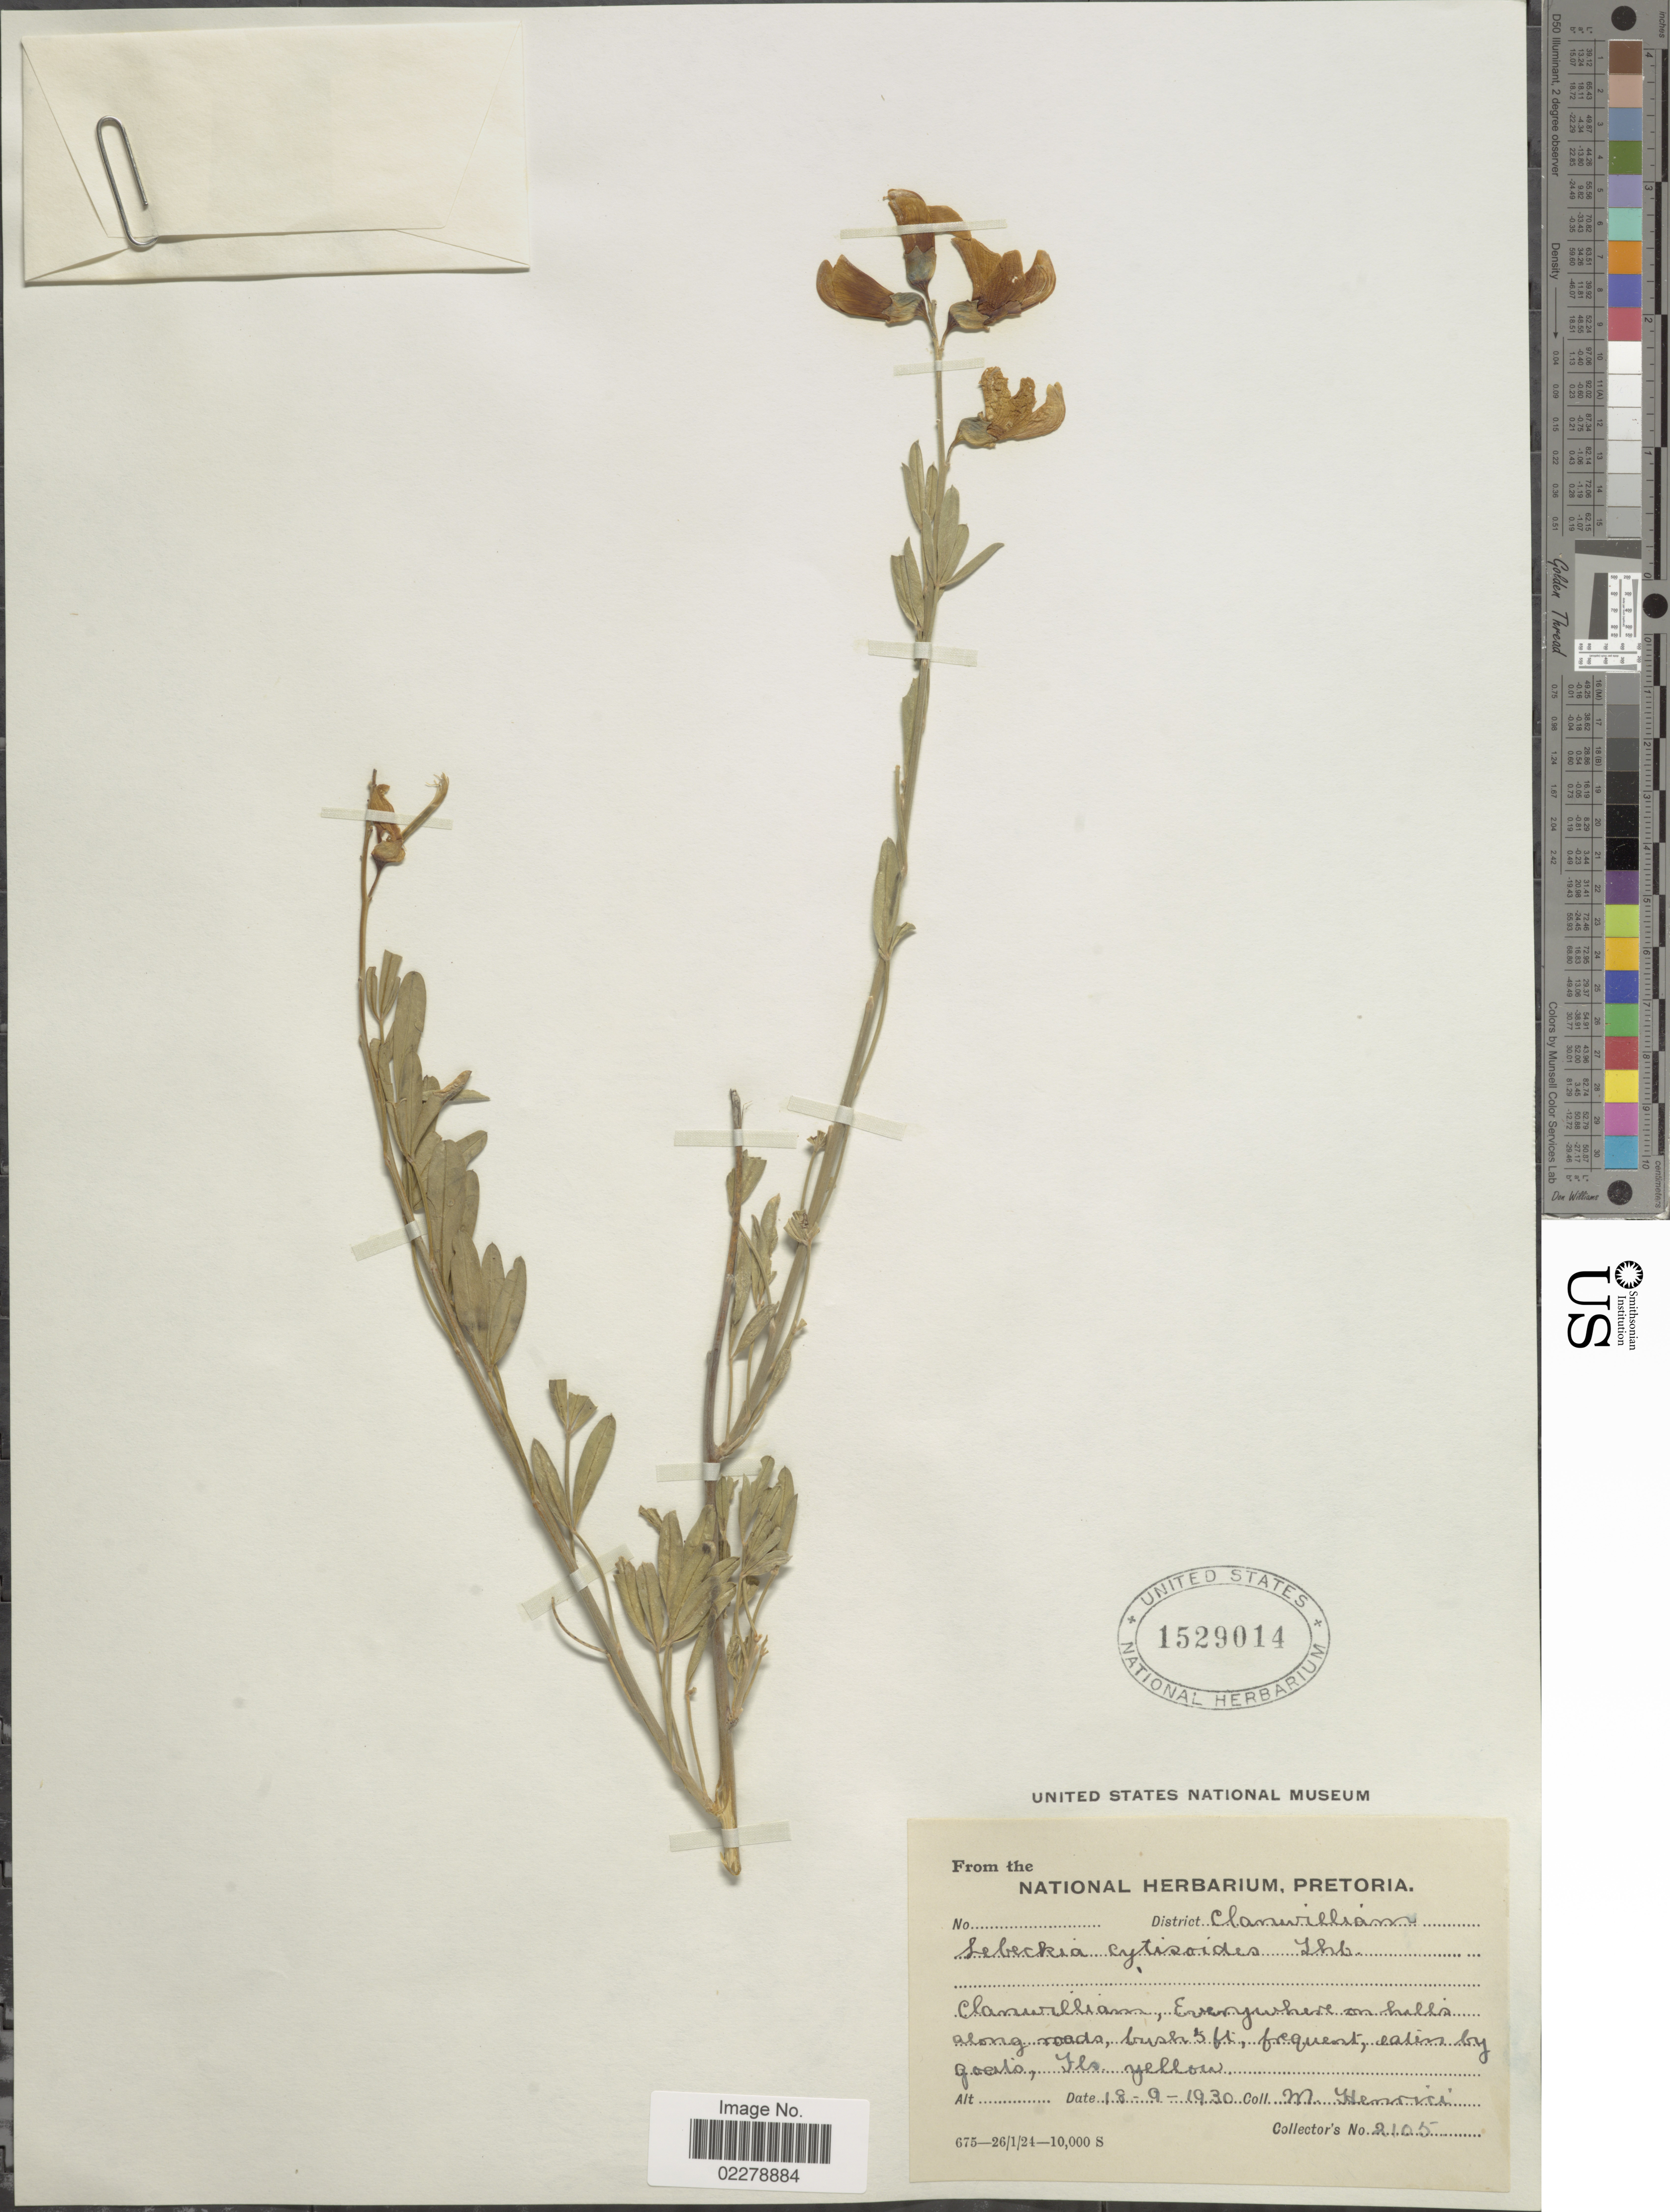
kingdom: Plantae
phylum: Tracheophyta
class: Magnoliopsida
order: Fabales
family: Fabaceae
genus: Lebeckia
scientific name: Lebeckia cytisoides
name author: Thunb.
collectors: M. Henrici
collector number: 2103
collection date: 1930-09-18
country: South Africa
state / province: Western Cape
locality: District Clanwilliam, Clanwilliam, Everywhere on hills along roads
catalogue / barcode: US 1529014